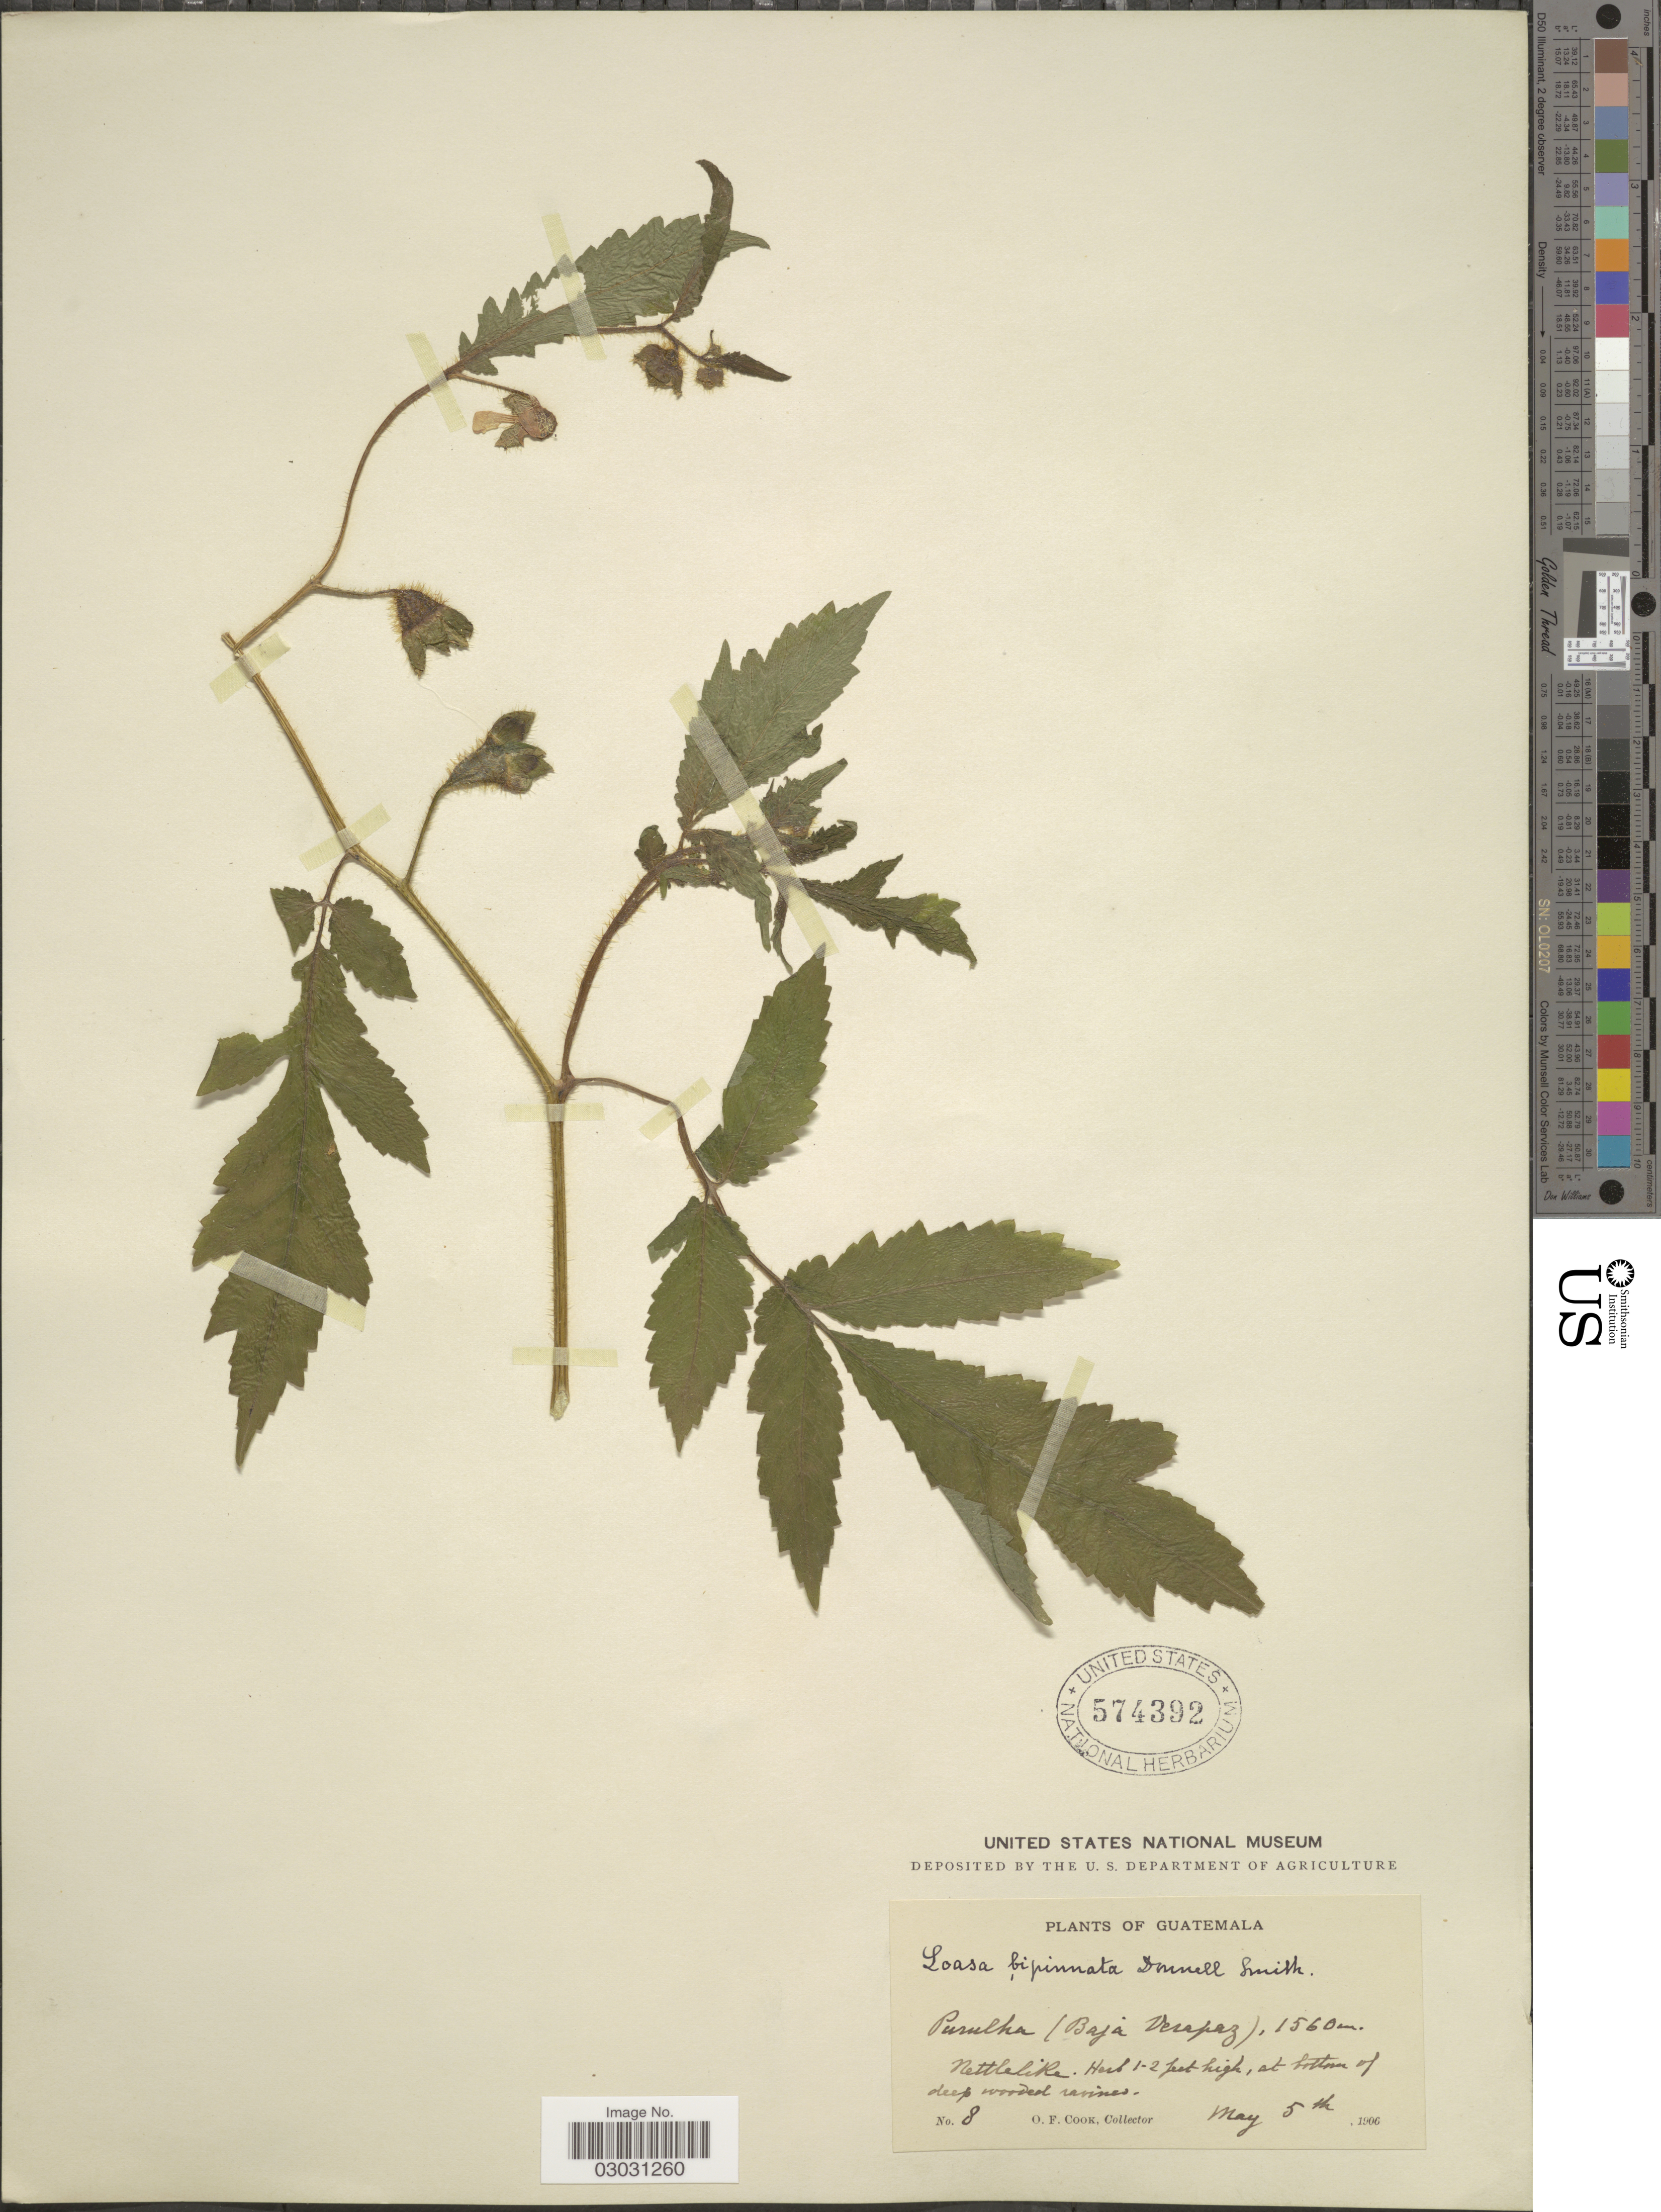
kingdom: Plantae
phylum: Tracheophyta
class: Magnoliopsida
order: Cornales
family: Loasaceae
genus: Nasa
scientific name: Nasa triphylla subsp. rudis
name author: (Benth.) Weigend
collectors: O. F. Cook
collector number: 8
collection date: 1906-05-05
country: Guatemala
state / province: Baja Verapaz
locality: Purulha.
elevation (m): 1560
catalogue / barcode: US 574392